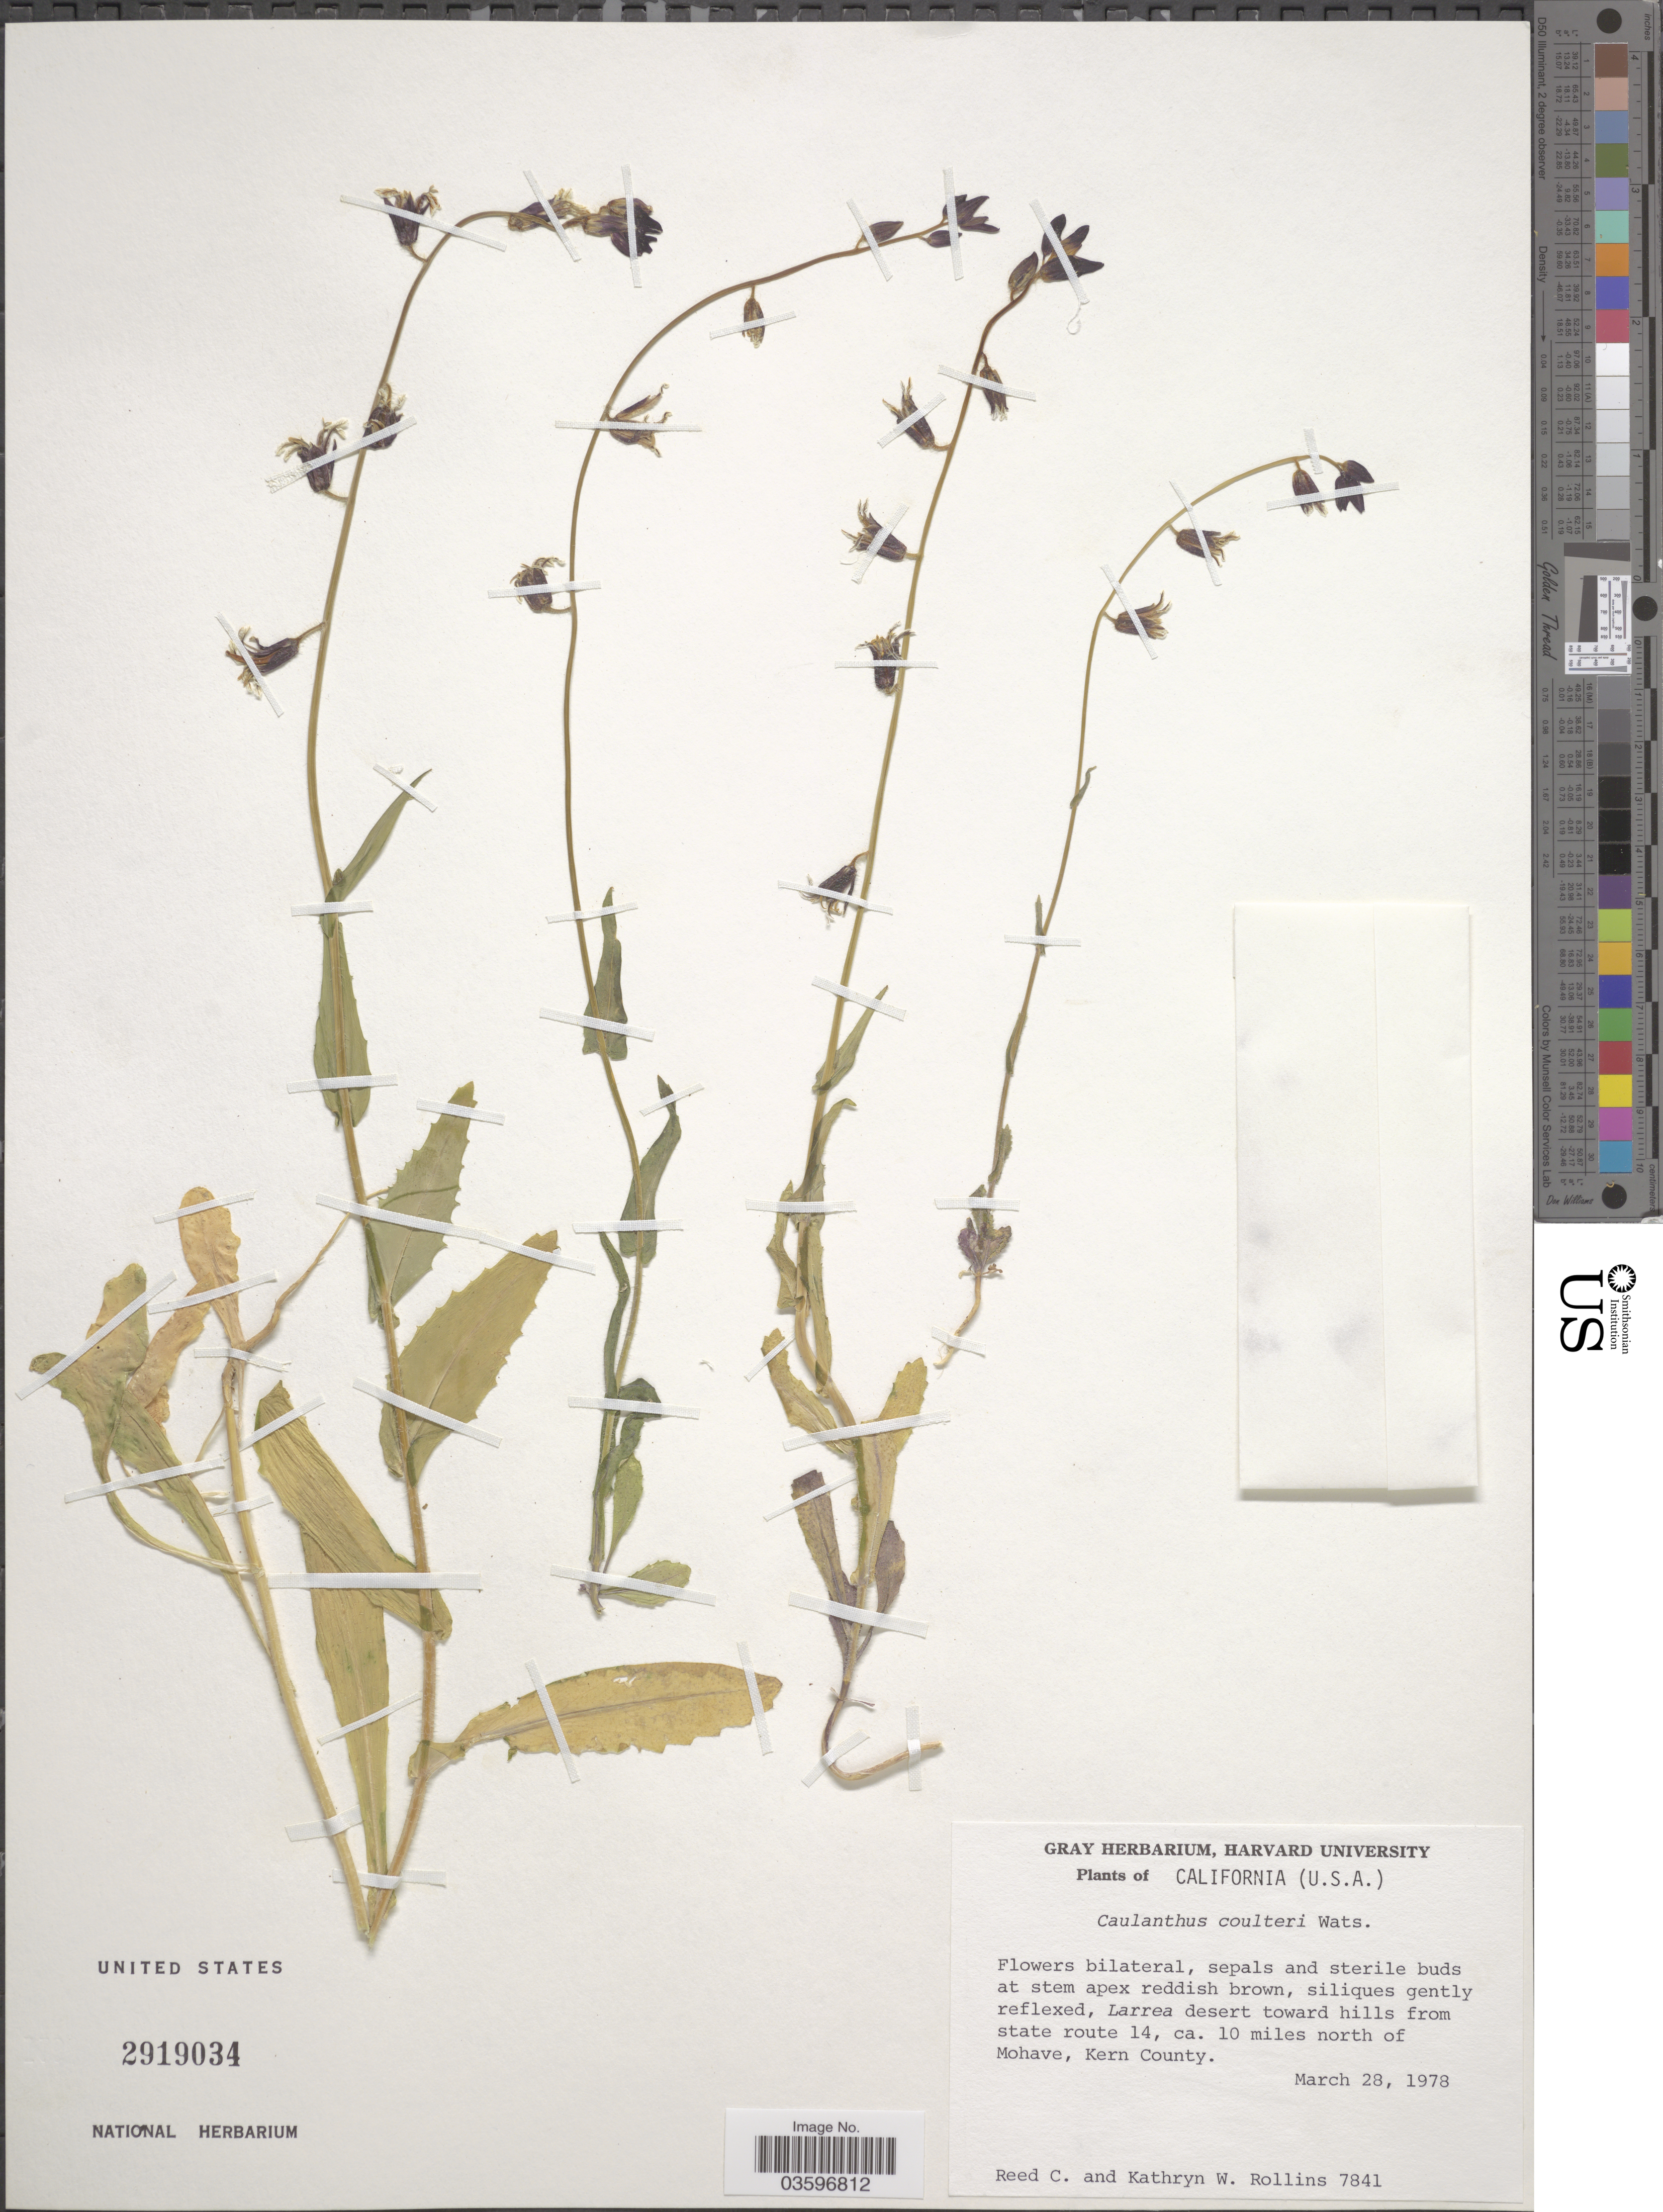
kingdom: Plantae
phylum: Tracheophyta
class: Magnoliopsida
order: Brassicales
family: Brassicaceae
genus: Caulanthus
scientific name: Caulanthus coulteri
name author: S. Watson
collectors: R. C. Rollins & K. W. Rollins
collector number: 7841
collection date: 1978-03-28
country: United States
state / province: California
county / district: Kern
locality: Larrea desert toward hills from state route 14, ca. 10 miles north of Mohave, Kern County.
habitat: desert towards hills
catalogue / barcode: US 2919034